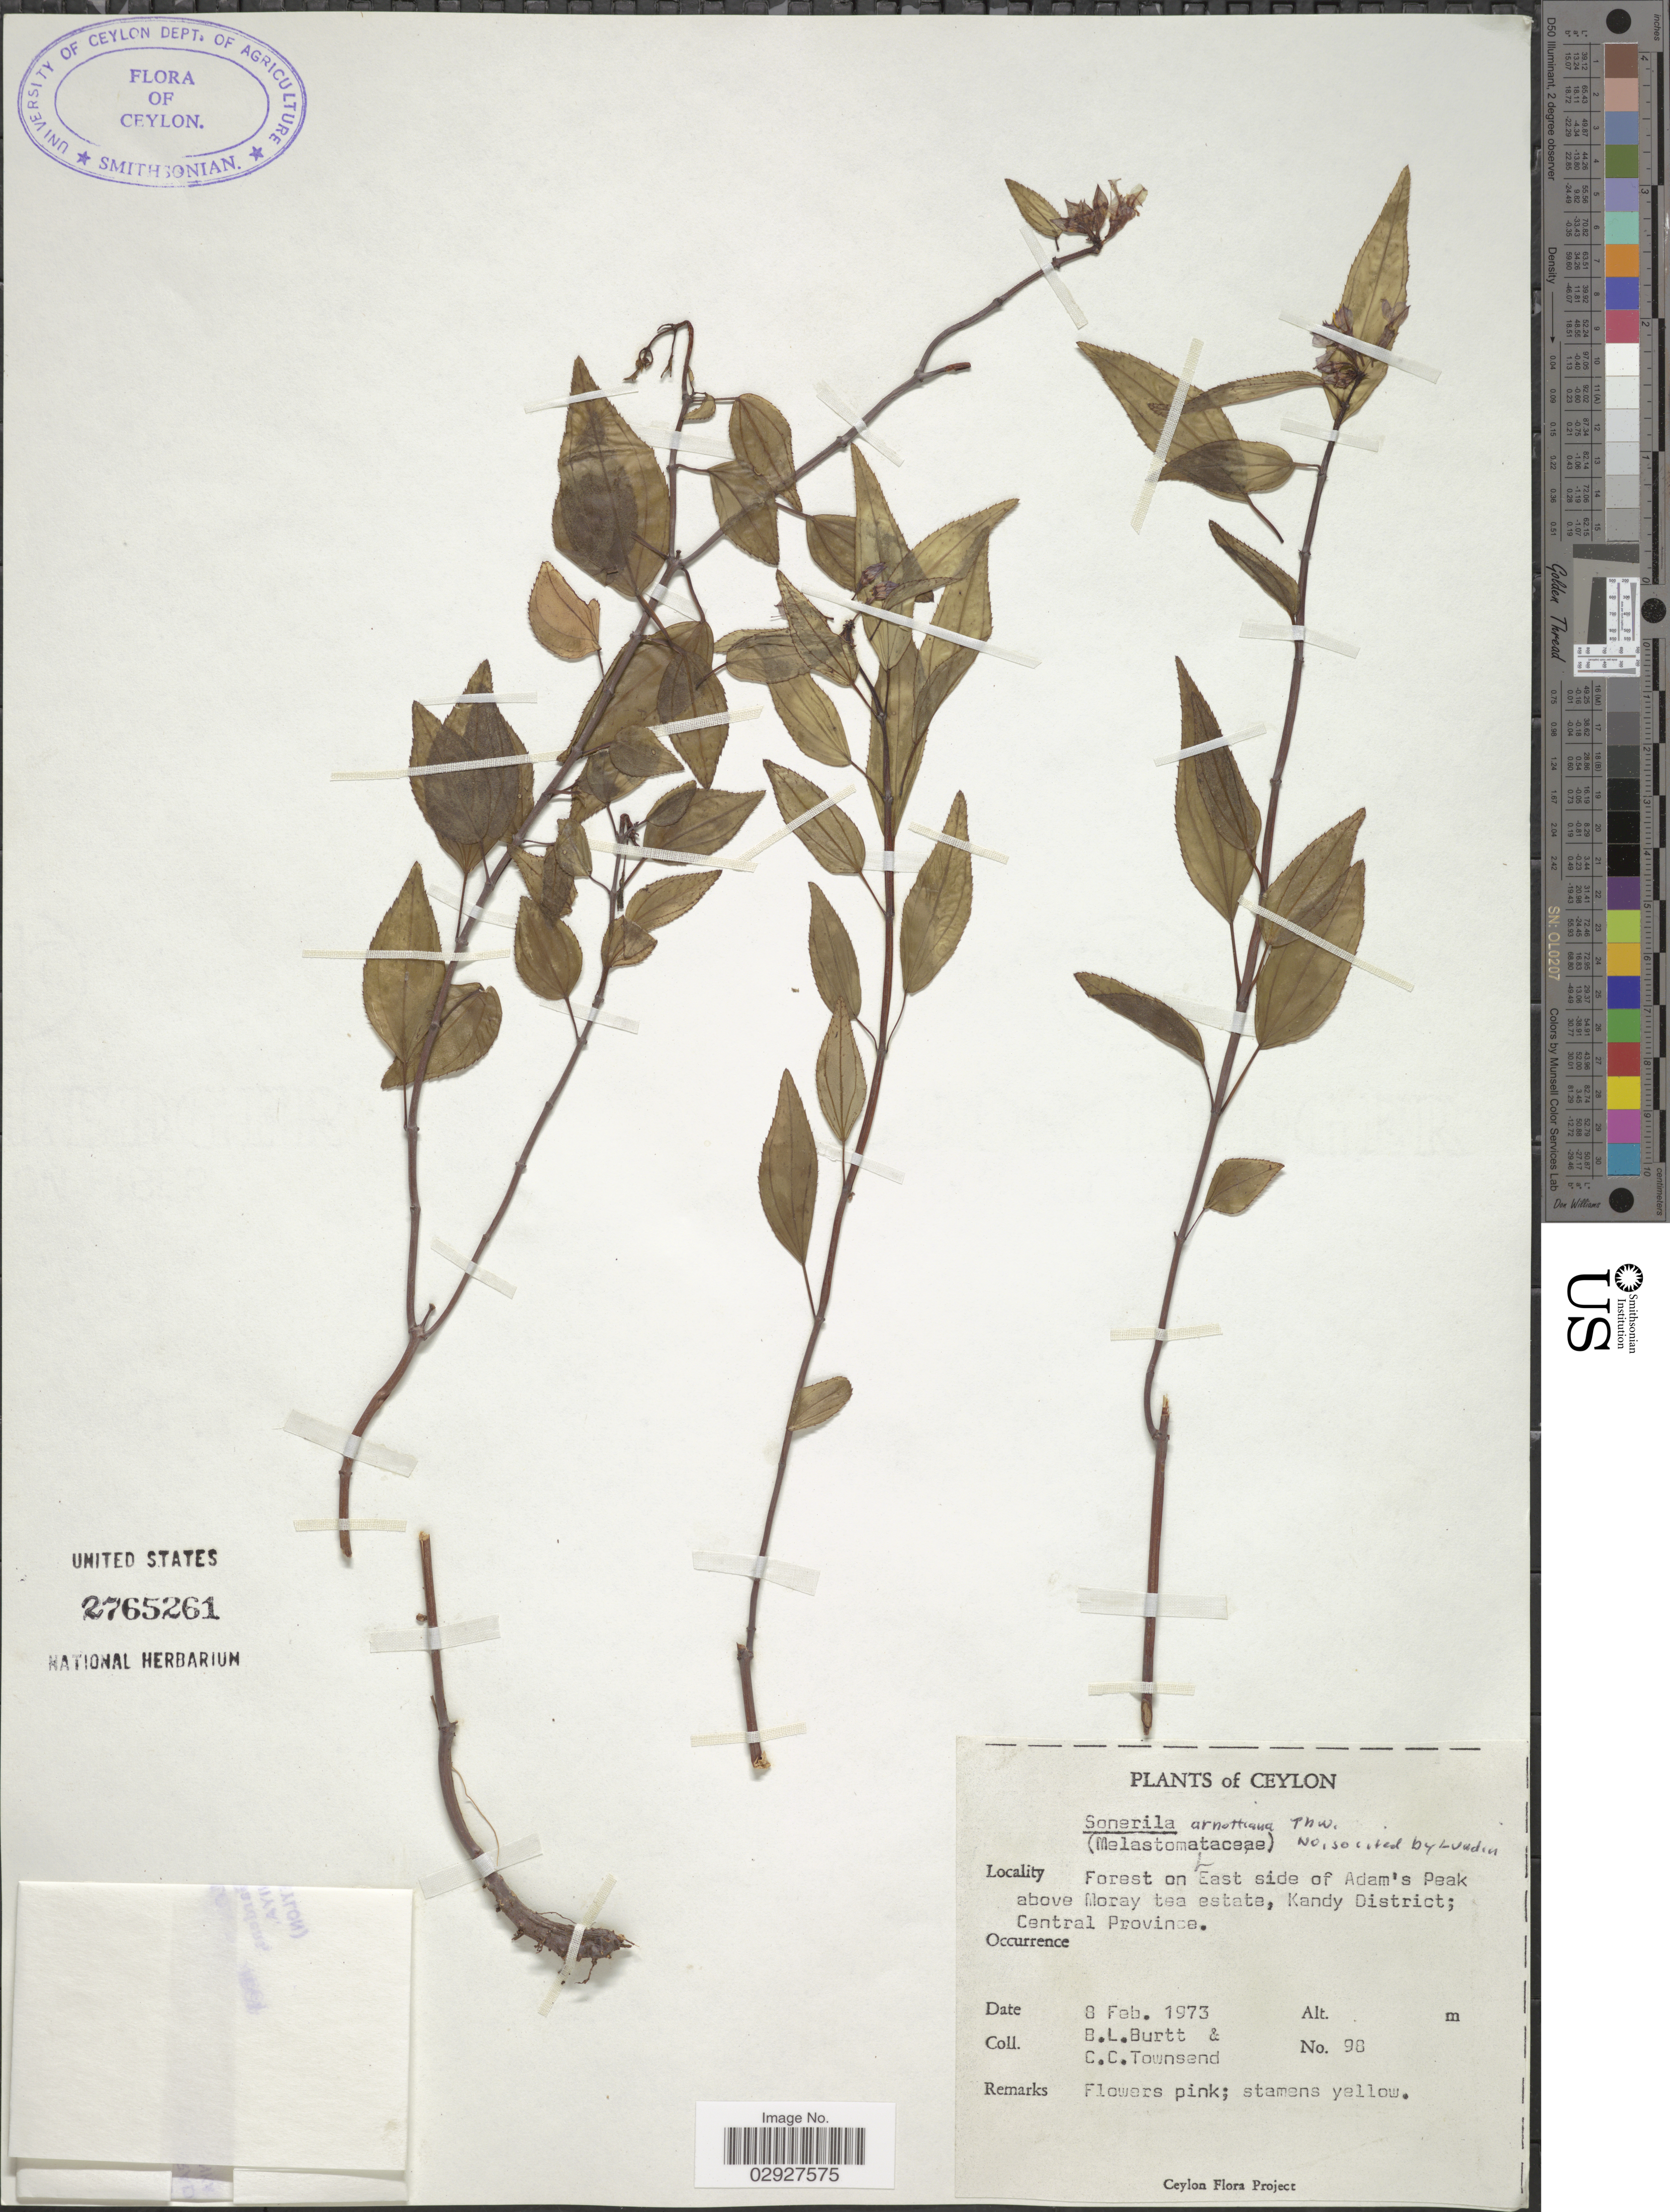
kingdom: Plantae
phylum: Tracheophyta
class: Magnoliopsida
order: Myrtales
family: Melastomataceae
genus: Sonerila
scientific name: Sonerila arnottiana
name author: Thwaites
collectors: B. L. Burtt & C. C. Townsend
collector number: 98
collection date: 1973-02-08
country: Sri Lanka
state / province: Central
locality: Ceylon. Forest on East side of Adam's Peak above Moray tea estate, Kandy District.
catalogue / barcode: US 2765261